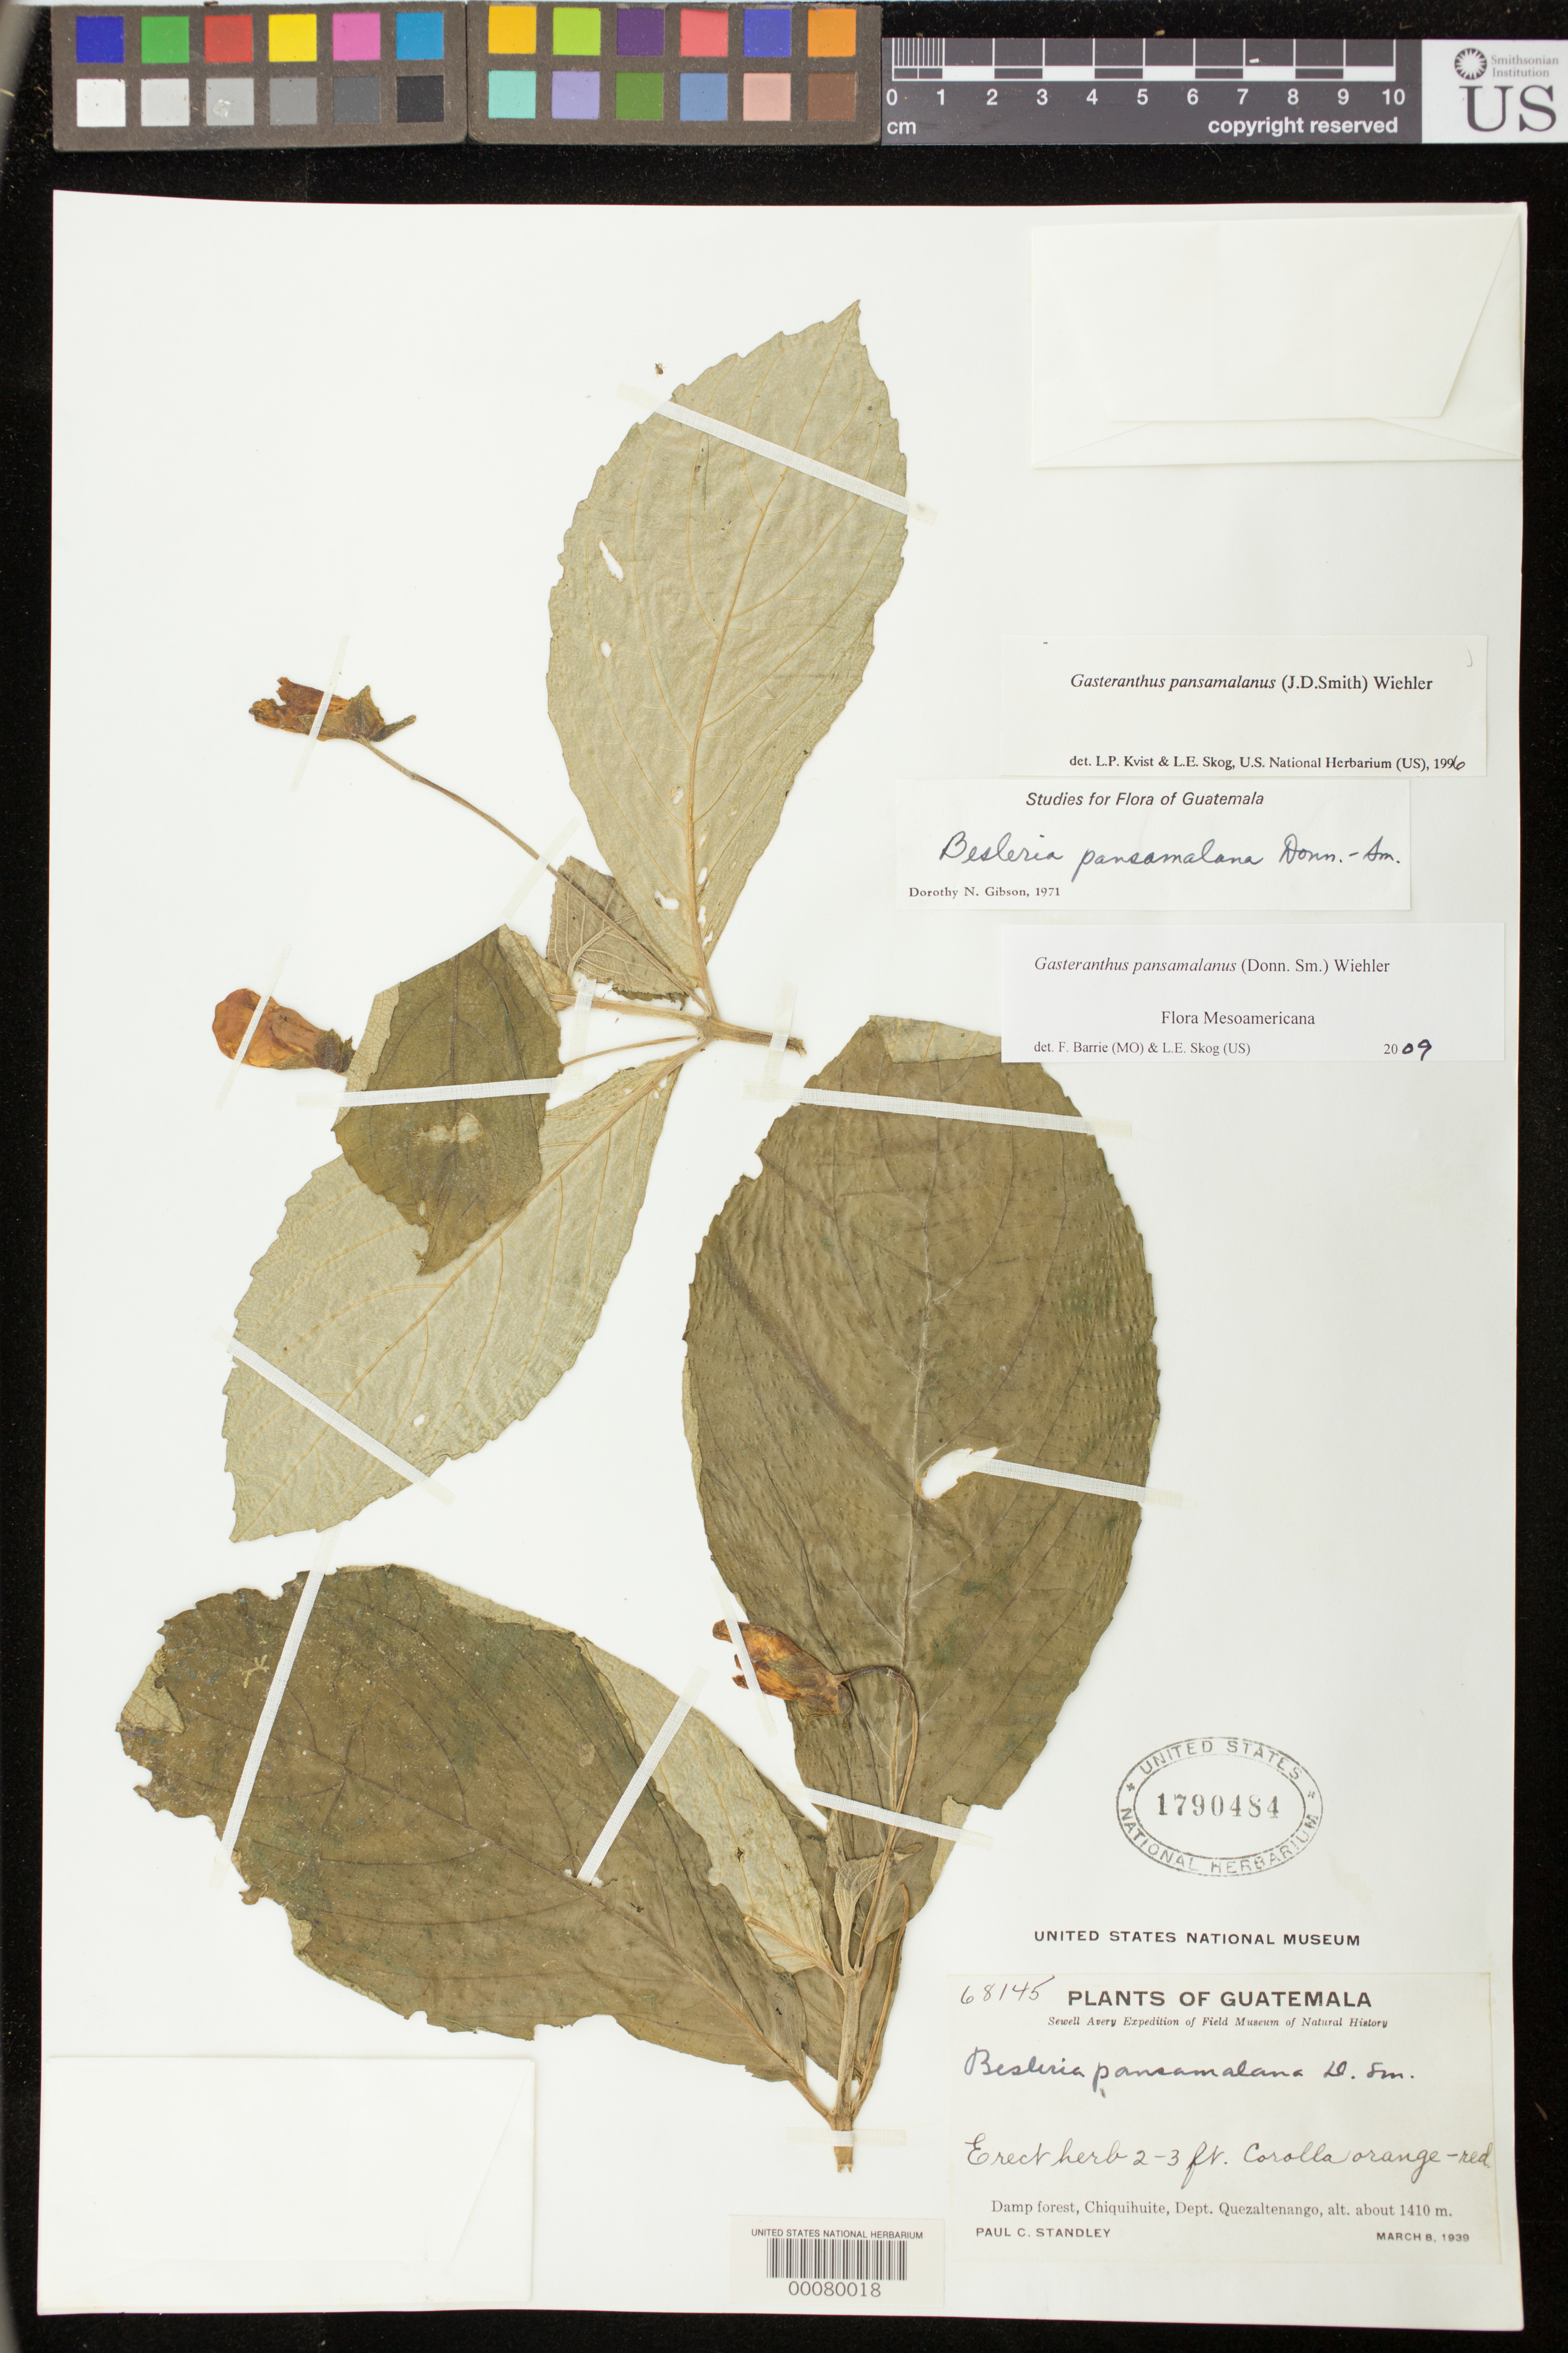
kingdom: Plantae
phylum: Tracheophyta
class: Magnoliopsida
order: Lamiales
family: Gesneriaceae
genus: Gasteranthus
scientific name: Gasteranthus pansamalanus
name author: (Donn. Sm.) Wiehler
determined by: Skog, Laurence E.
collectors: P. C. Standley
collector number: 68145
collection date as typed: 08 Mar 1939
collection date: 1939-03-08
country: Guatemala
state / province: Quetzaltenango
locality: Chiquihuite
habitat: Damp forest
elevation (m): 1410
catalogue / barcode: US 1790484